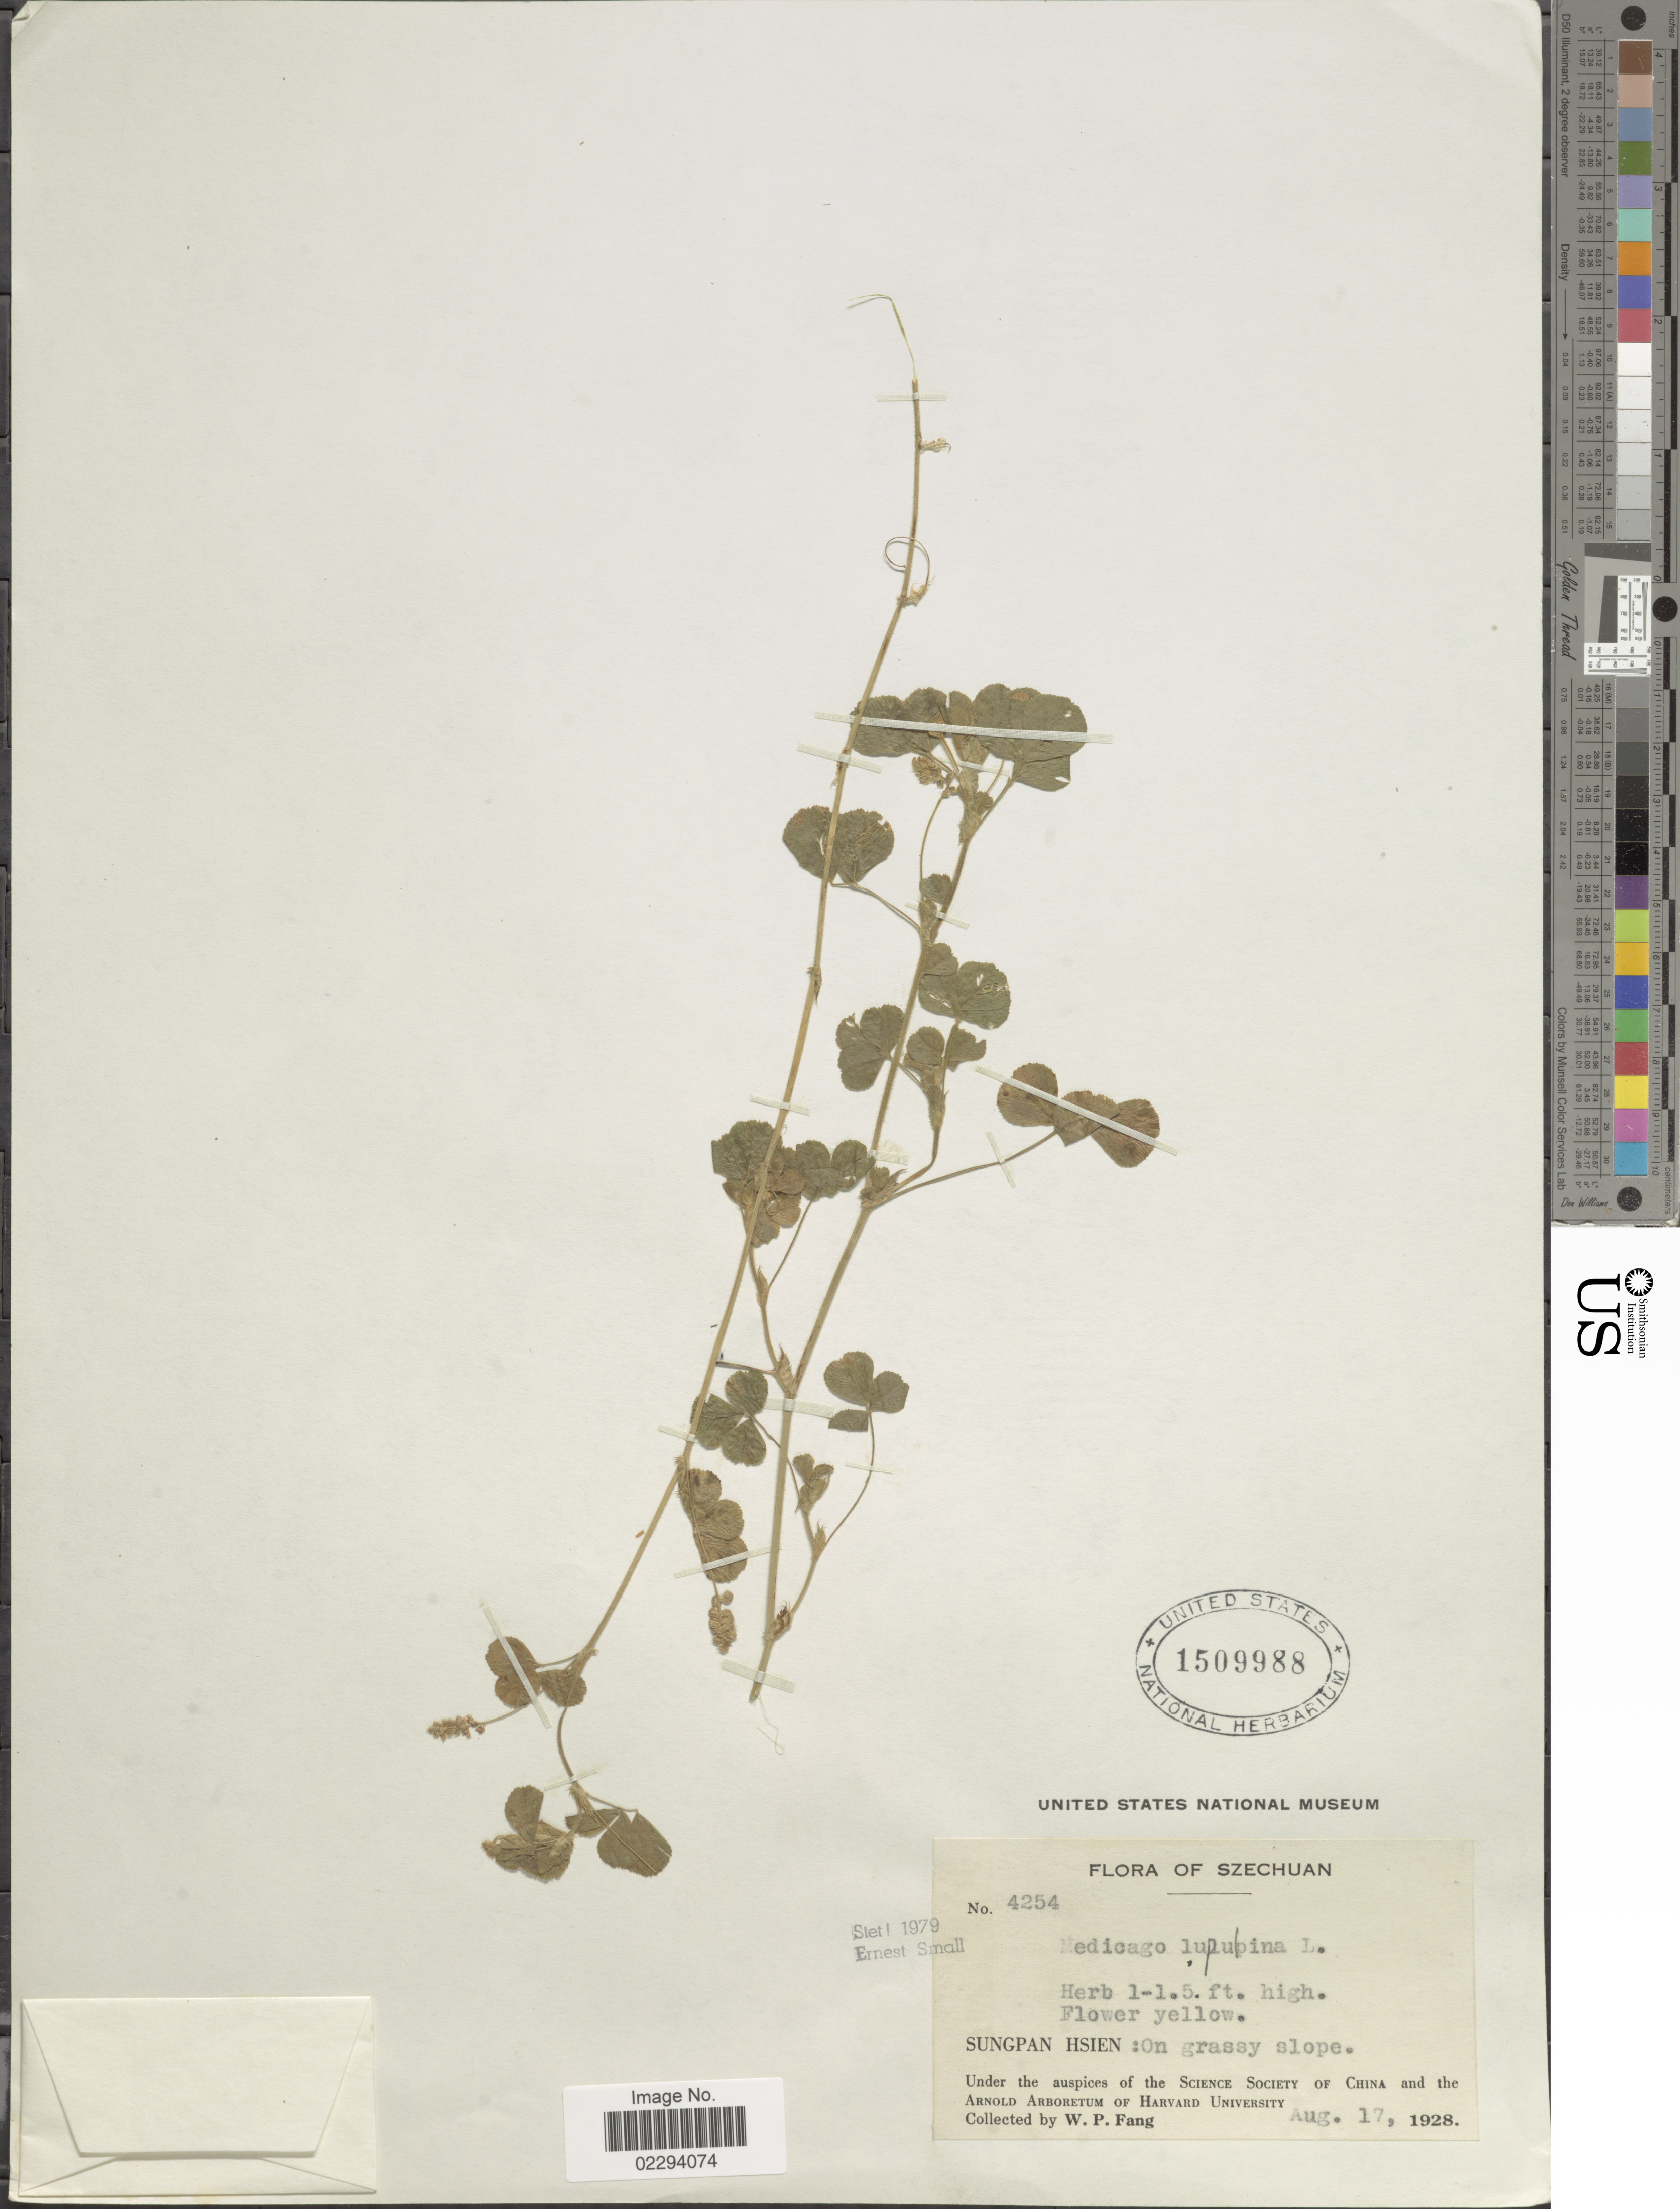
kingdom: Plantae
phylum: Tracheophyta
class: Magnoliopsida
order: Fabales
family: Fabaceae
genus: Medicago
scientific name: Medicago lupulina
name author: L.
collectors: W. P. Fang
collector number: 4254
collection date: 1928-08-17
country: China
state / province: Sichuan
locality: Szechuan. Sungpan hsien: On grassy slope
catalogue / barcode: US 1509988